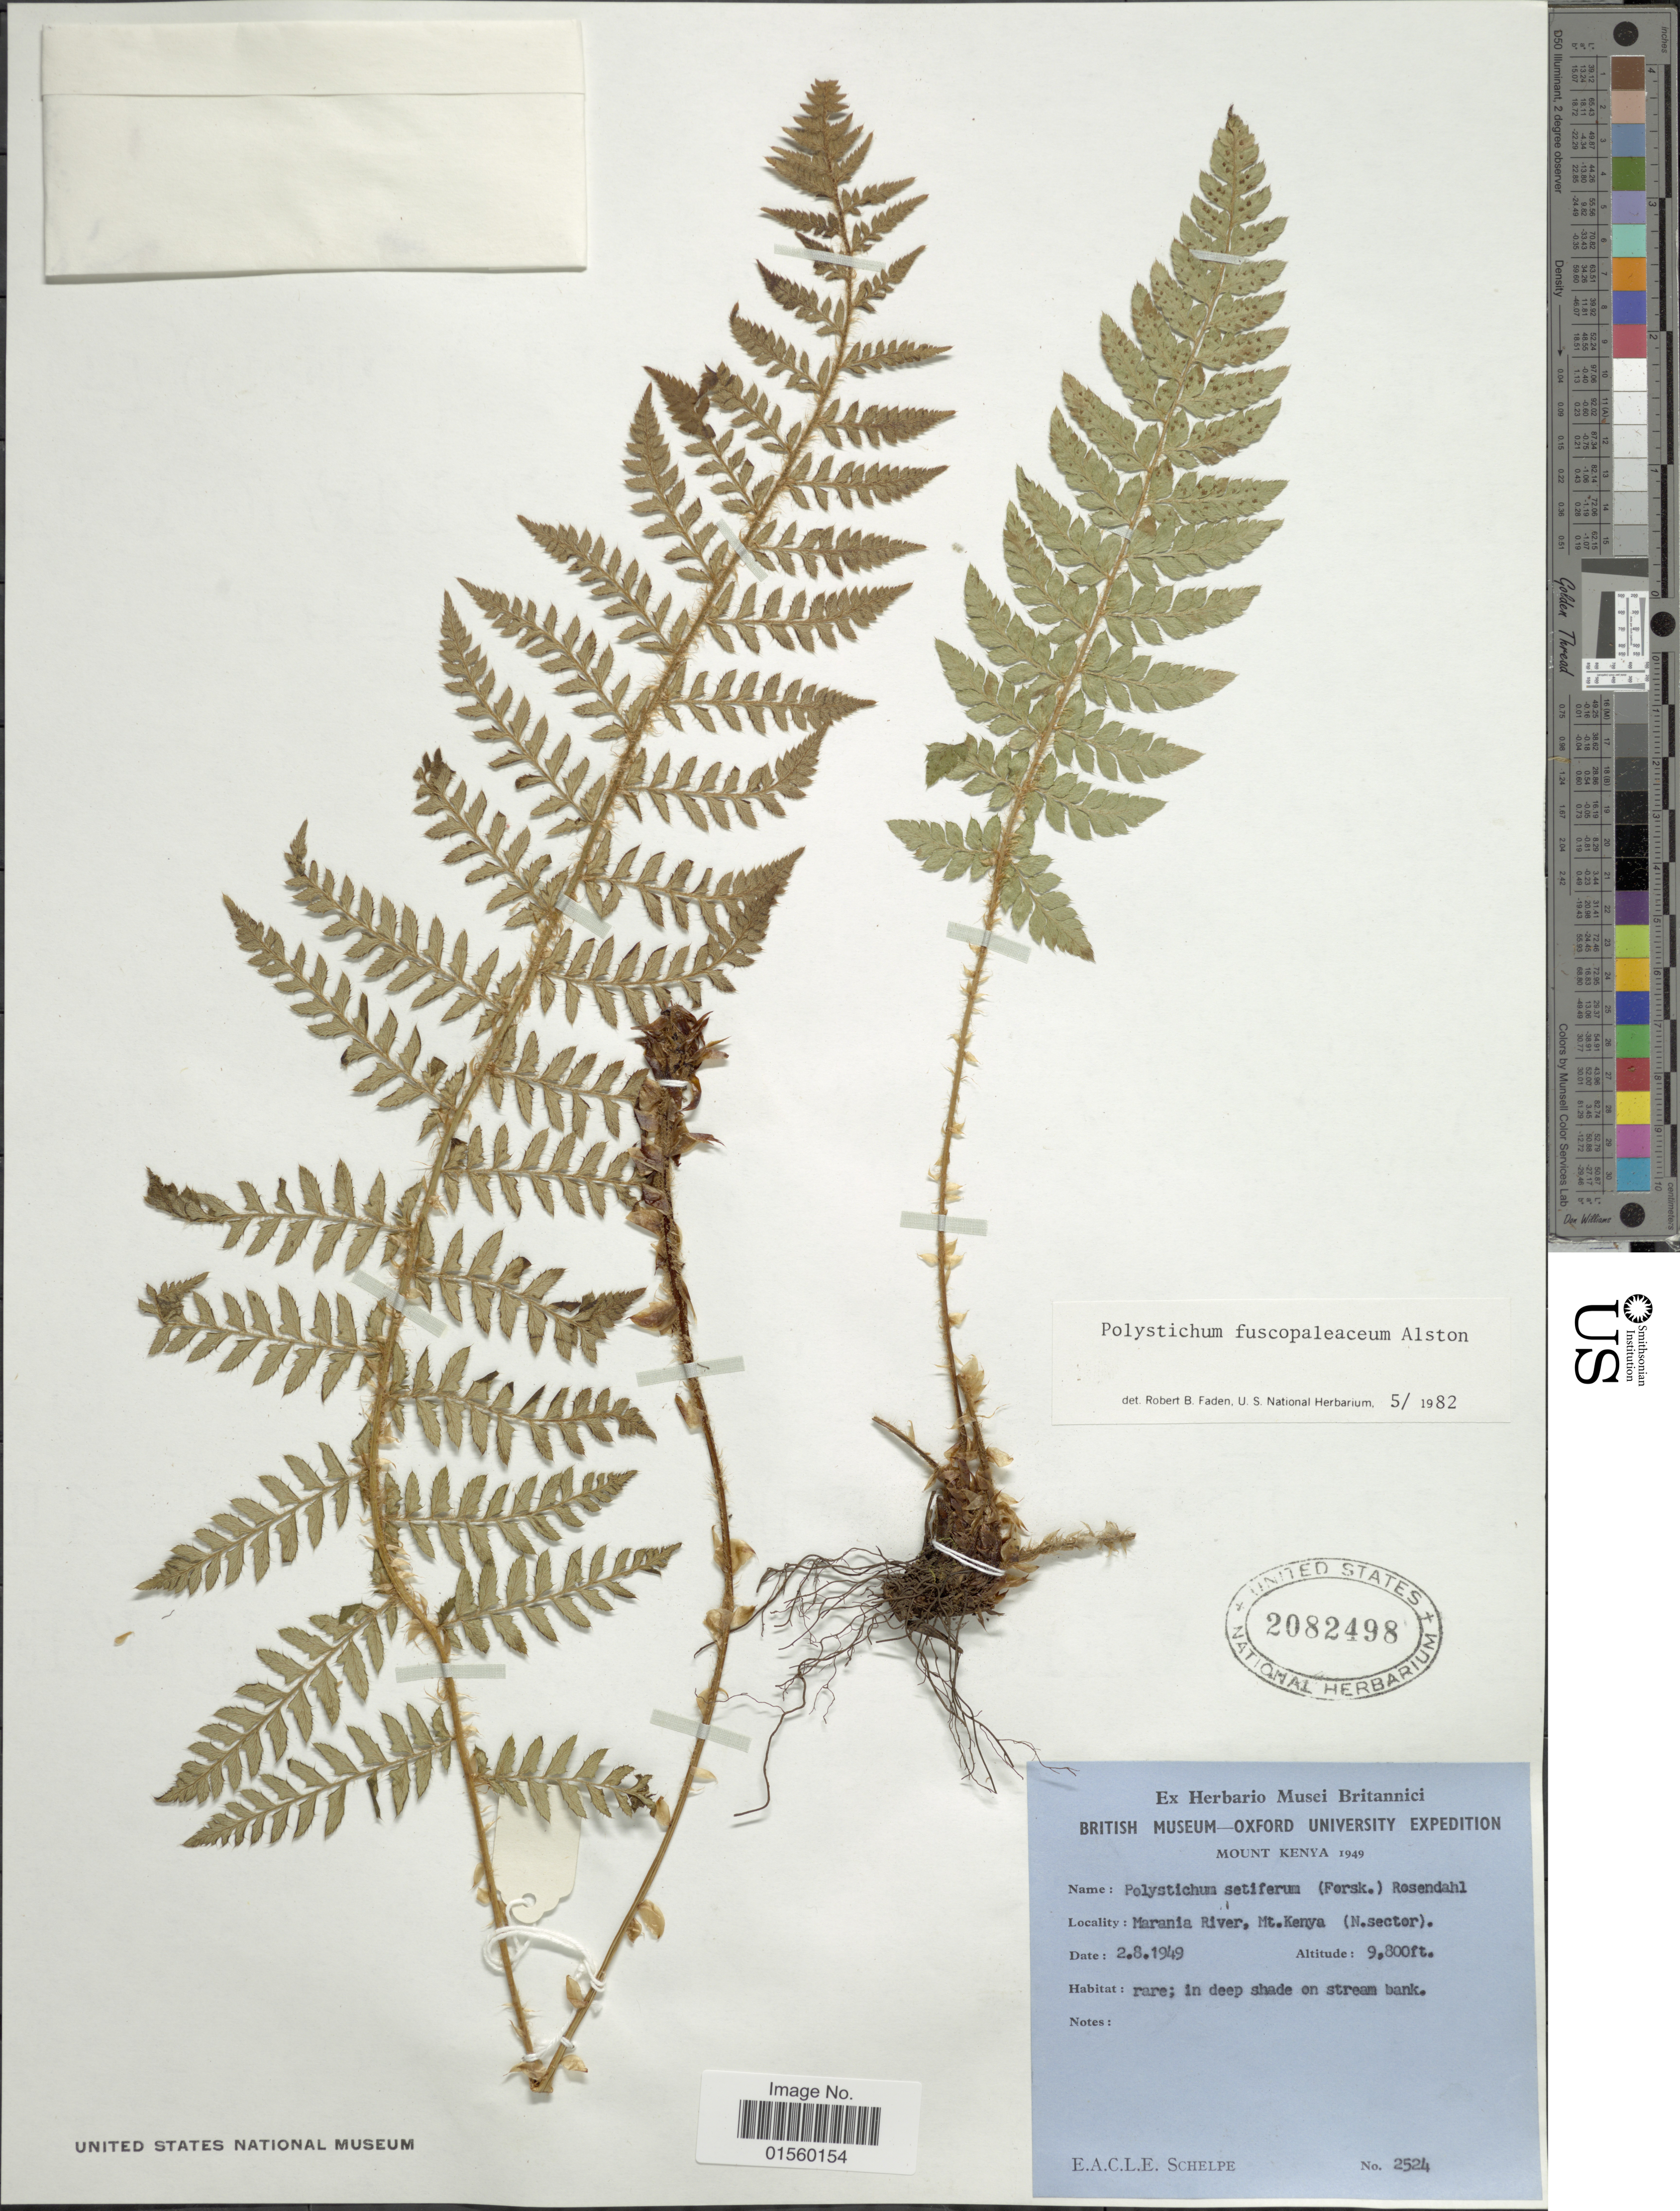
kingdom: Plantae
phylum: Tracheophyta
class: Polypodiopsida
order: Polypodiales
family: Dryopteridaceae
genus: Polystichum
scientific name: Polystichum fuscopaleaceum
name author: Alston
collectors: E. A. C. L. E. Schelpe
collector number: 2524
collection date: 1949-08-02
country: Kenya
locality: Marania River, Mt. Kenya (N. Sector)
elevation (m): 2987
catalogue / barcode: US 2082498